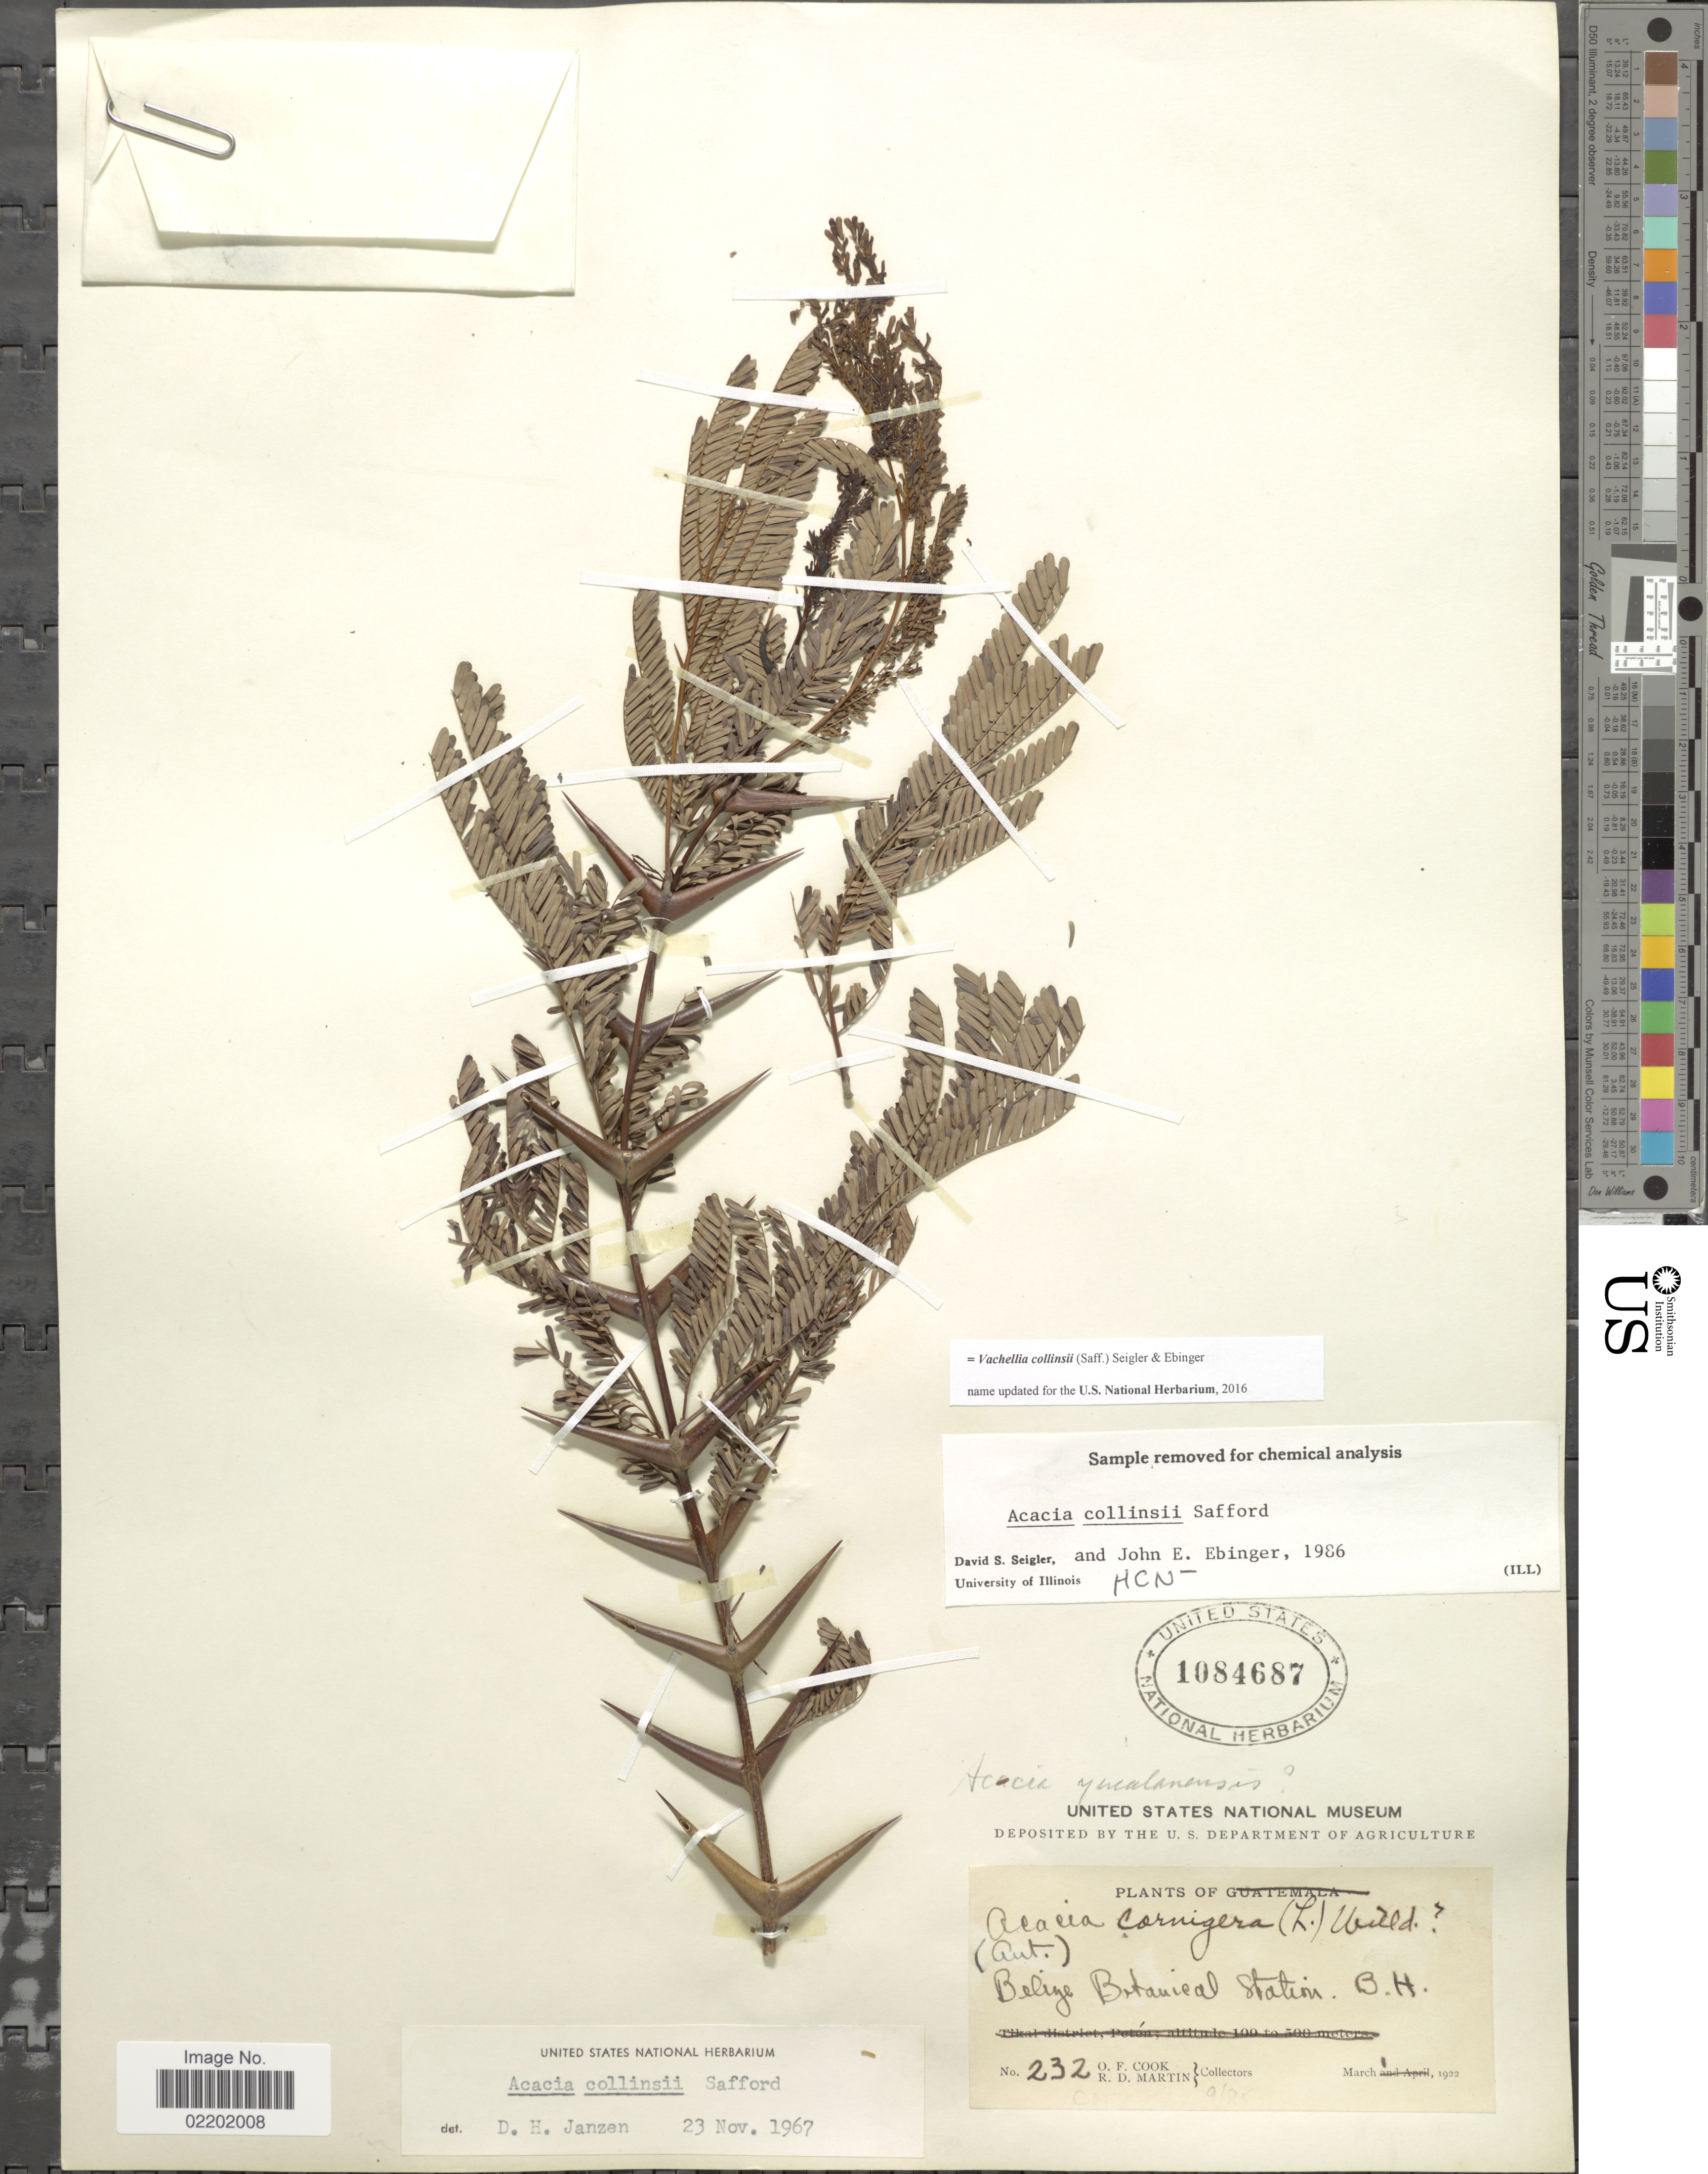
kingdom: Plantae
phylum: Tracheophyta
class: Magnoliopsida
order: Fabales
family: Fabaceae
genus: Vachellia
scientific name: Vachellia collinsii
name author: (Saff.) Seigler & Ebinger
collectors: O. F. Cook & R. D. Martin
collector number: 232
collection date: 1922-03-01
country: Belize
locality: Belize Botanical Station, B. H.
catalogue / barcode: US 1084687